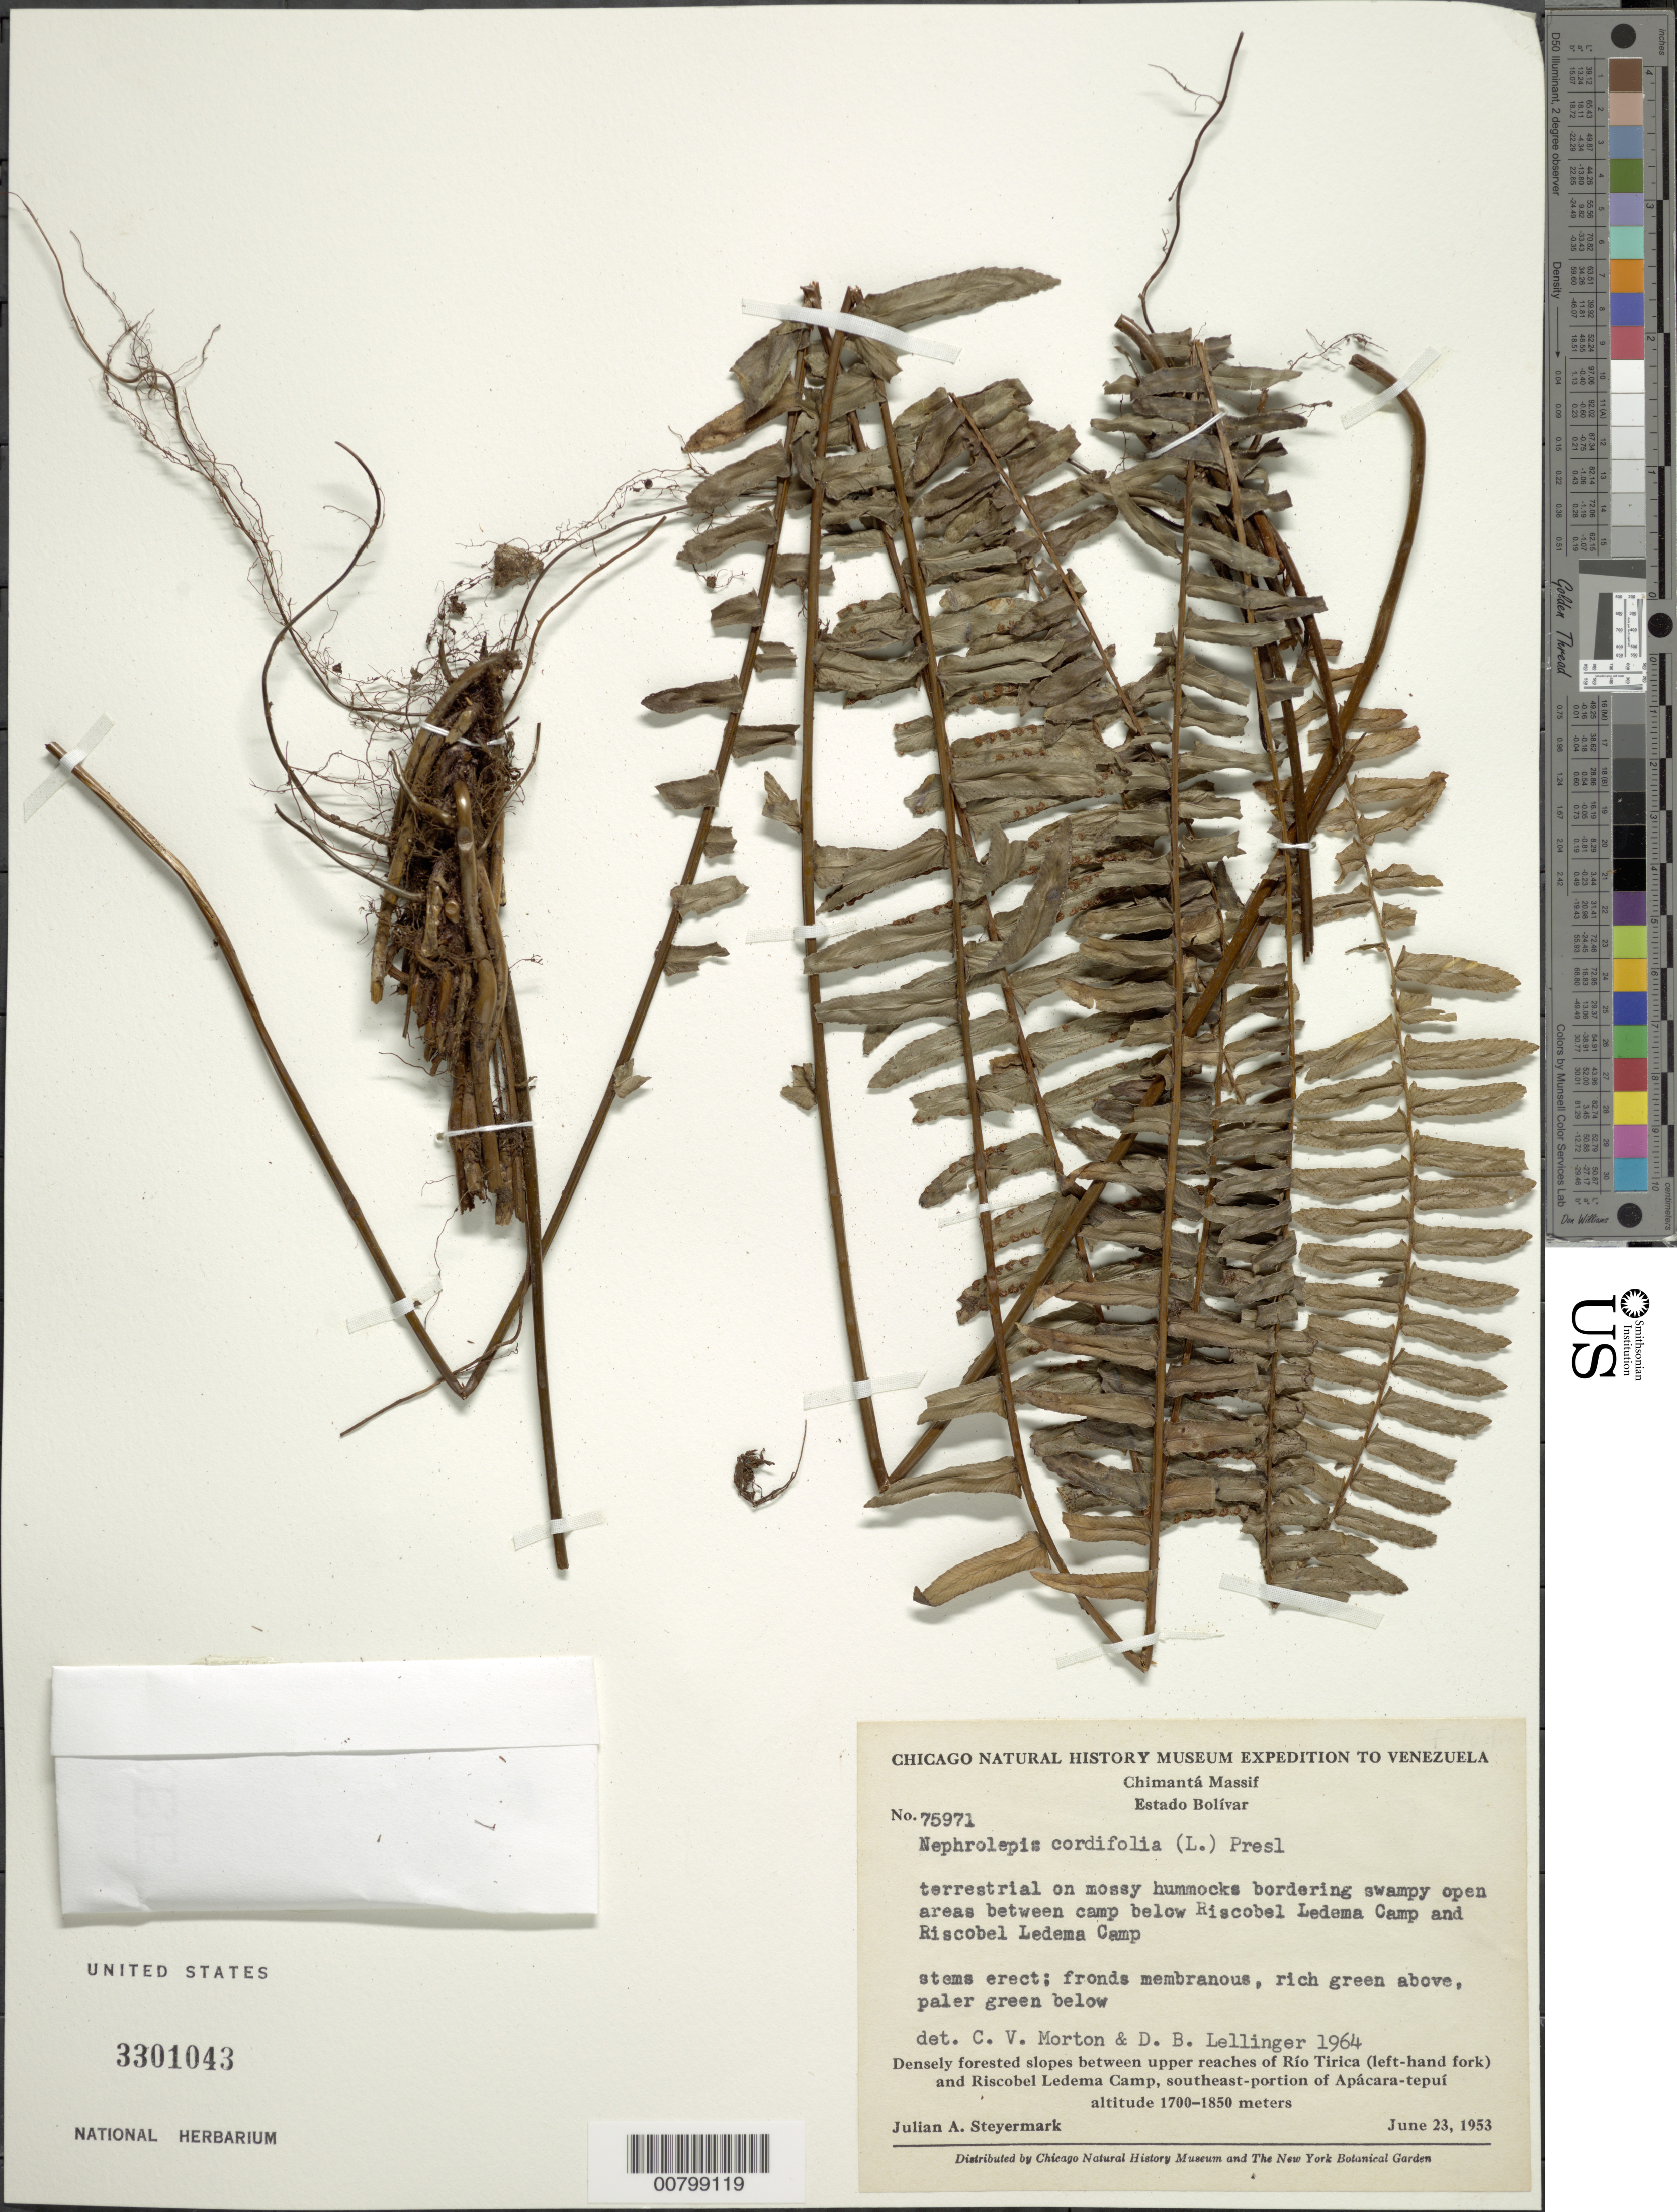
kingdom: Plantae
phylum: Tracheophyta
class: Polypodiopsida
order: Polypodiales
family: Nephrolepidaceae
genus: Nephrolepis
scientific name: Nephrolepis cordifolia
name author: (L.) C. Presl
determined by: Morton, C. V.; Lellinger, D. B.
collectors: J. Steyermark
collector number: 75971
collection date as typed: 23-Jun-53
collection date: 1953-06-23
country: Venezuela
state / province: Bolívar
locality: Chimantá Massif, Río Tirica (left hand fork) to Riscobel Ledema Camp, SE-portion of Apácara-tepuí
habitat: Densely forested slopes, on mossy hummocks bordering swampy open areas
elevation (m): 1700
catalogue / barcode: US 3301043